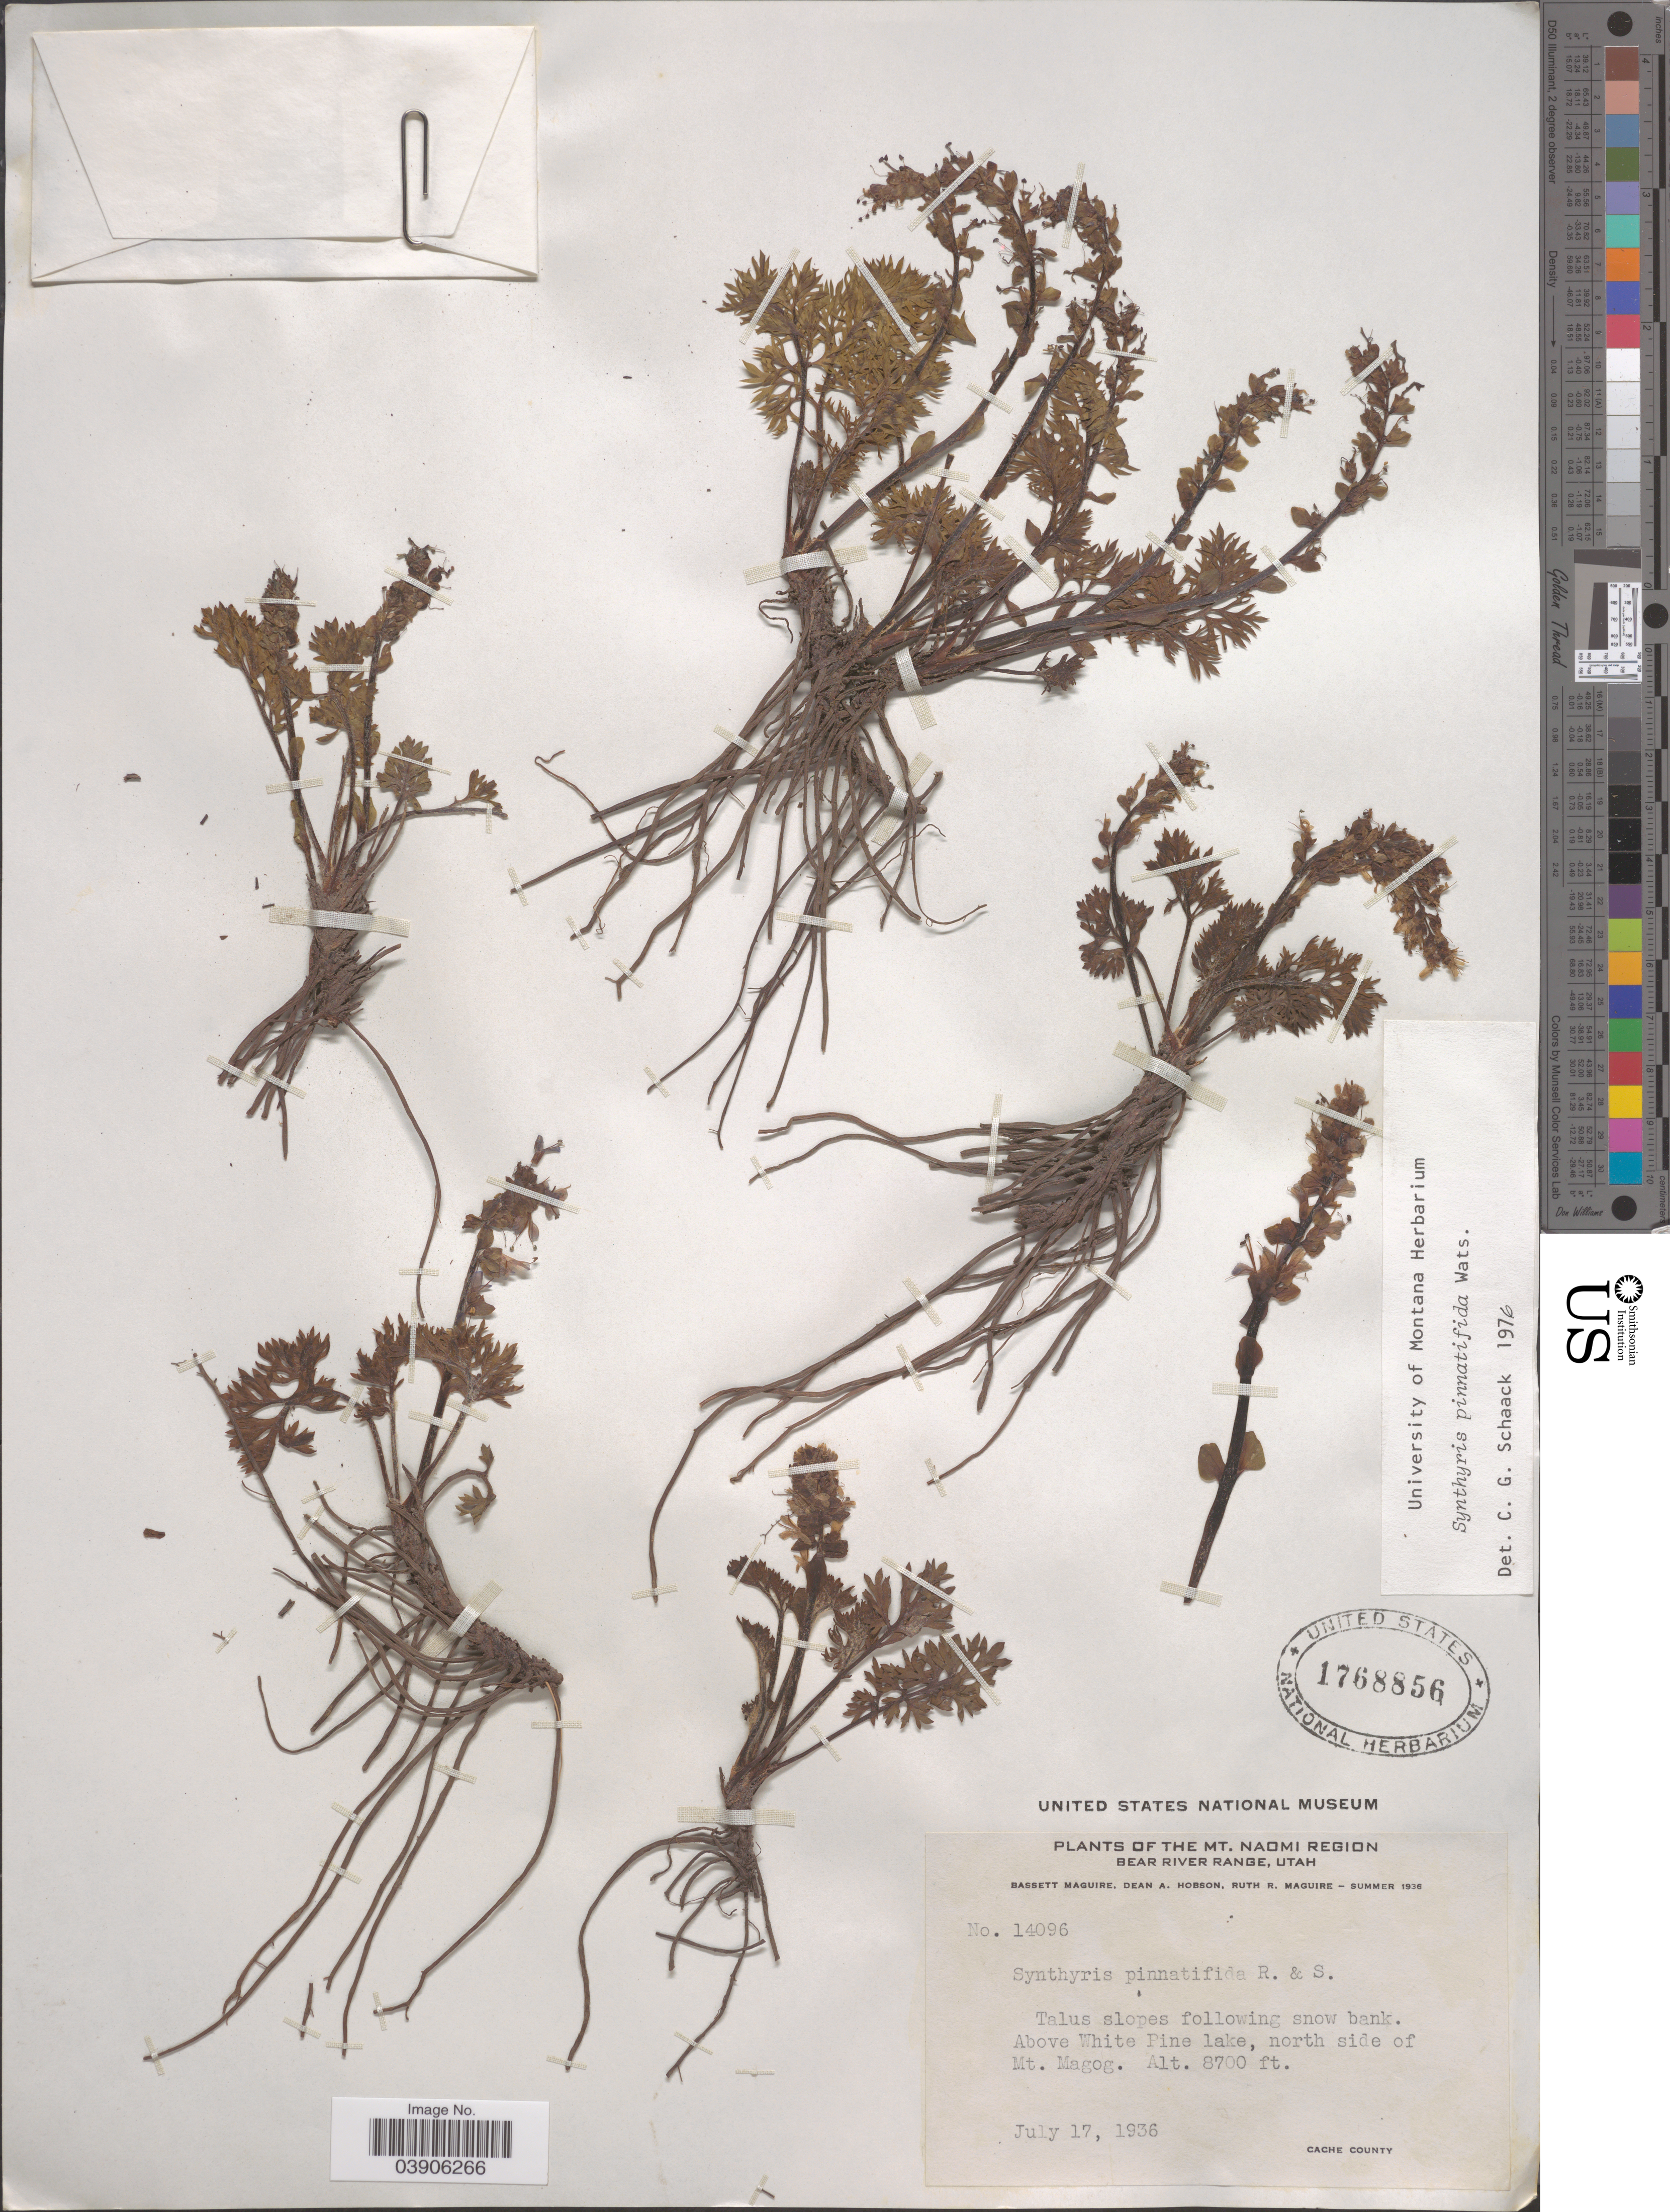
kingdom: Plantae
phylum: Tracheophyta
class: Magnoliopsida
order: Lamiales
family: Plantaginaceae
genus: Synthyris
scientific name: Synthyris pinnatifida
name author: S. Watson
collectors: B. Maguire, D. Hobson & R. R. Maguire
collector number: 14096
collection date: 1936-07-17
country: United States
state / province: Utah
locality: The Mt. Naomi Region. Bear River Range. Above White Pine lake, north side of Mt. Magog. Cache County.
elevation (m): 2652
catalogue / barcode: US 1768856